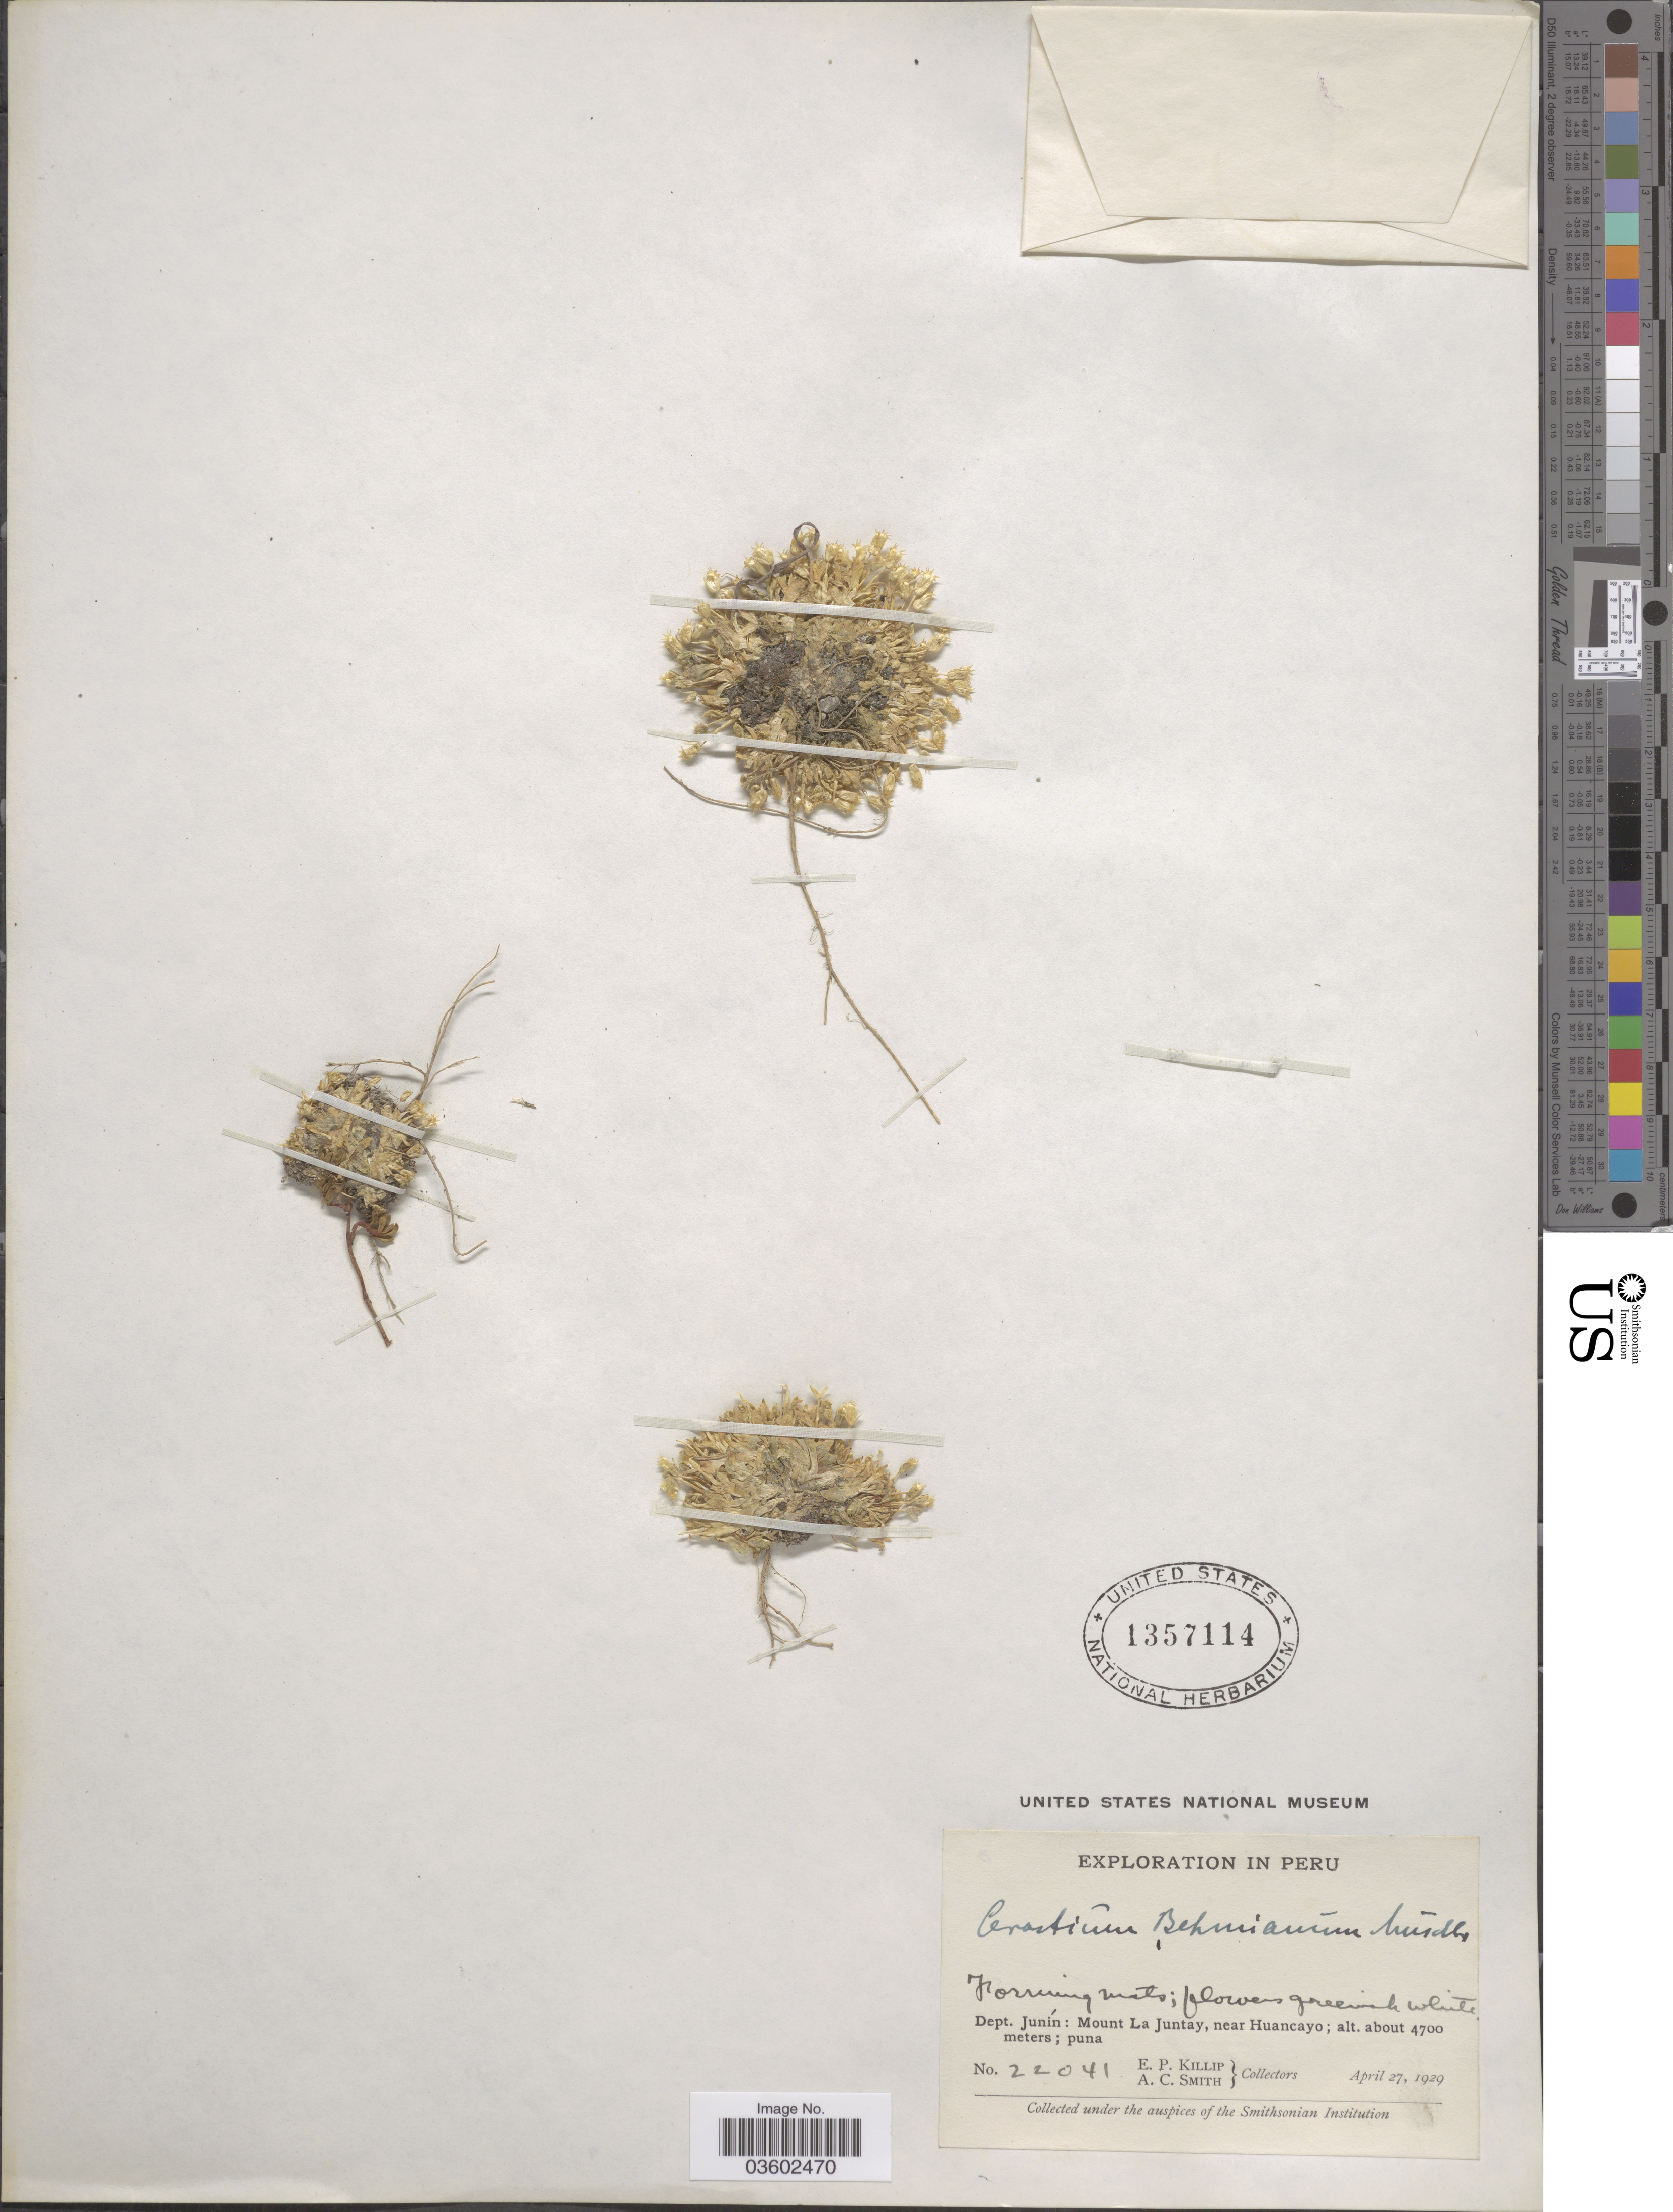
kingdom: Plantae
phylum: Tracheophyta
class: Magnoliopsida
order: Caryophyllales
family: Caryophyllaceae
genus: Cerastium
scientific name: Cerastium behmianum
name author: Muschl.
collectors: E. P. Killip & A. C. Smith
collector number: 22041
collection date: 1929-04-27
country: Peru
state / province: Junín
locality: Dept. Junín: Mount La Juntay, near Huancayo.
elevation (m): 4700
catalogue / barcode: US 1357114